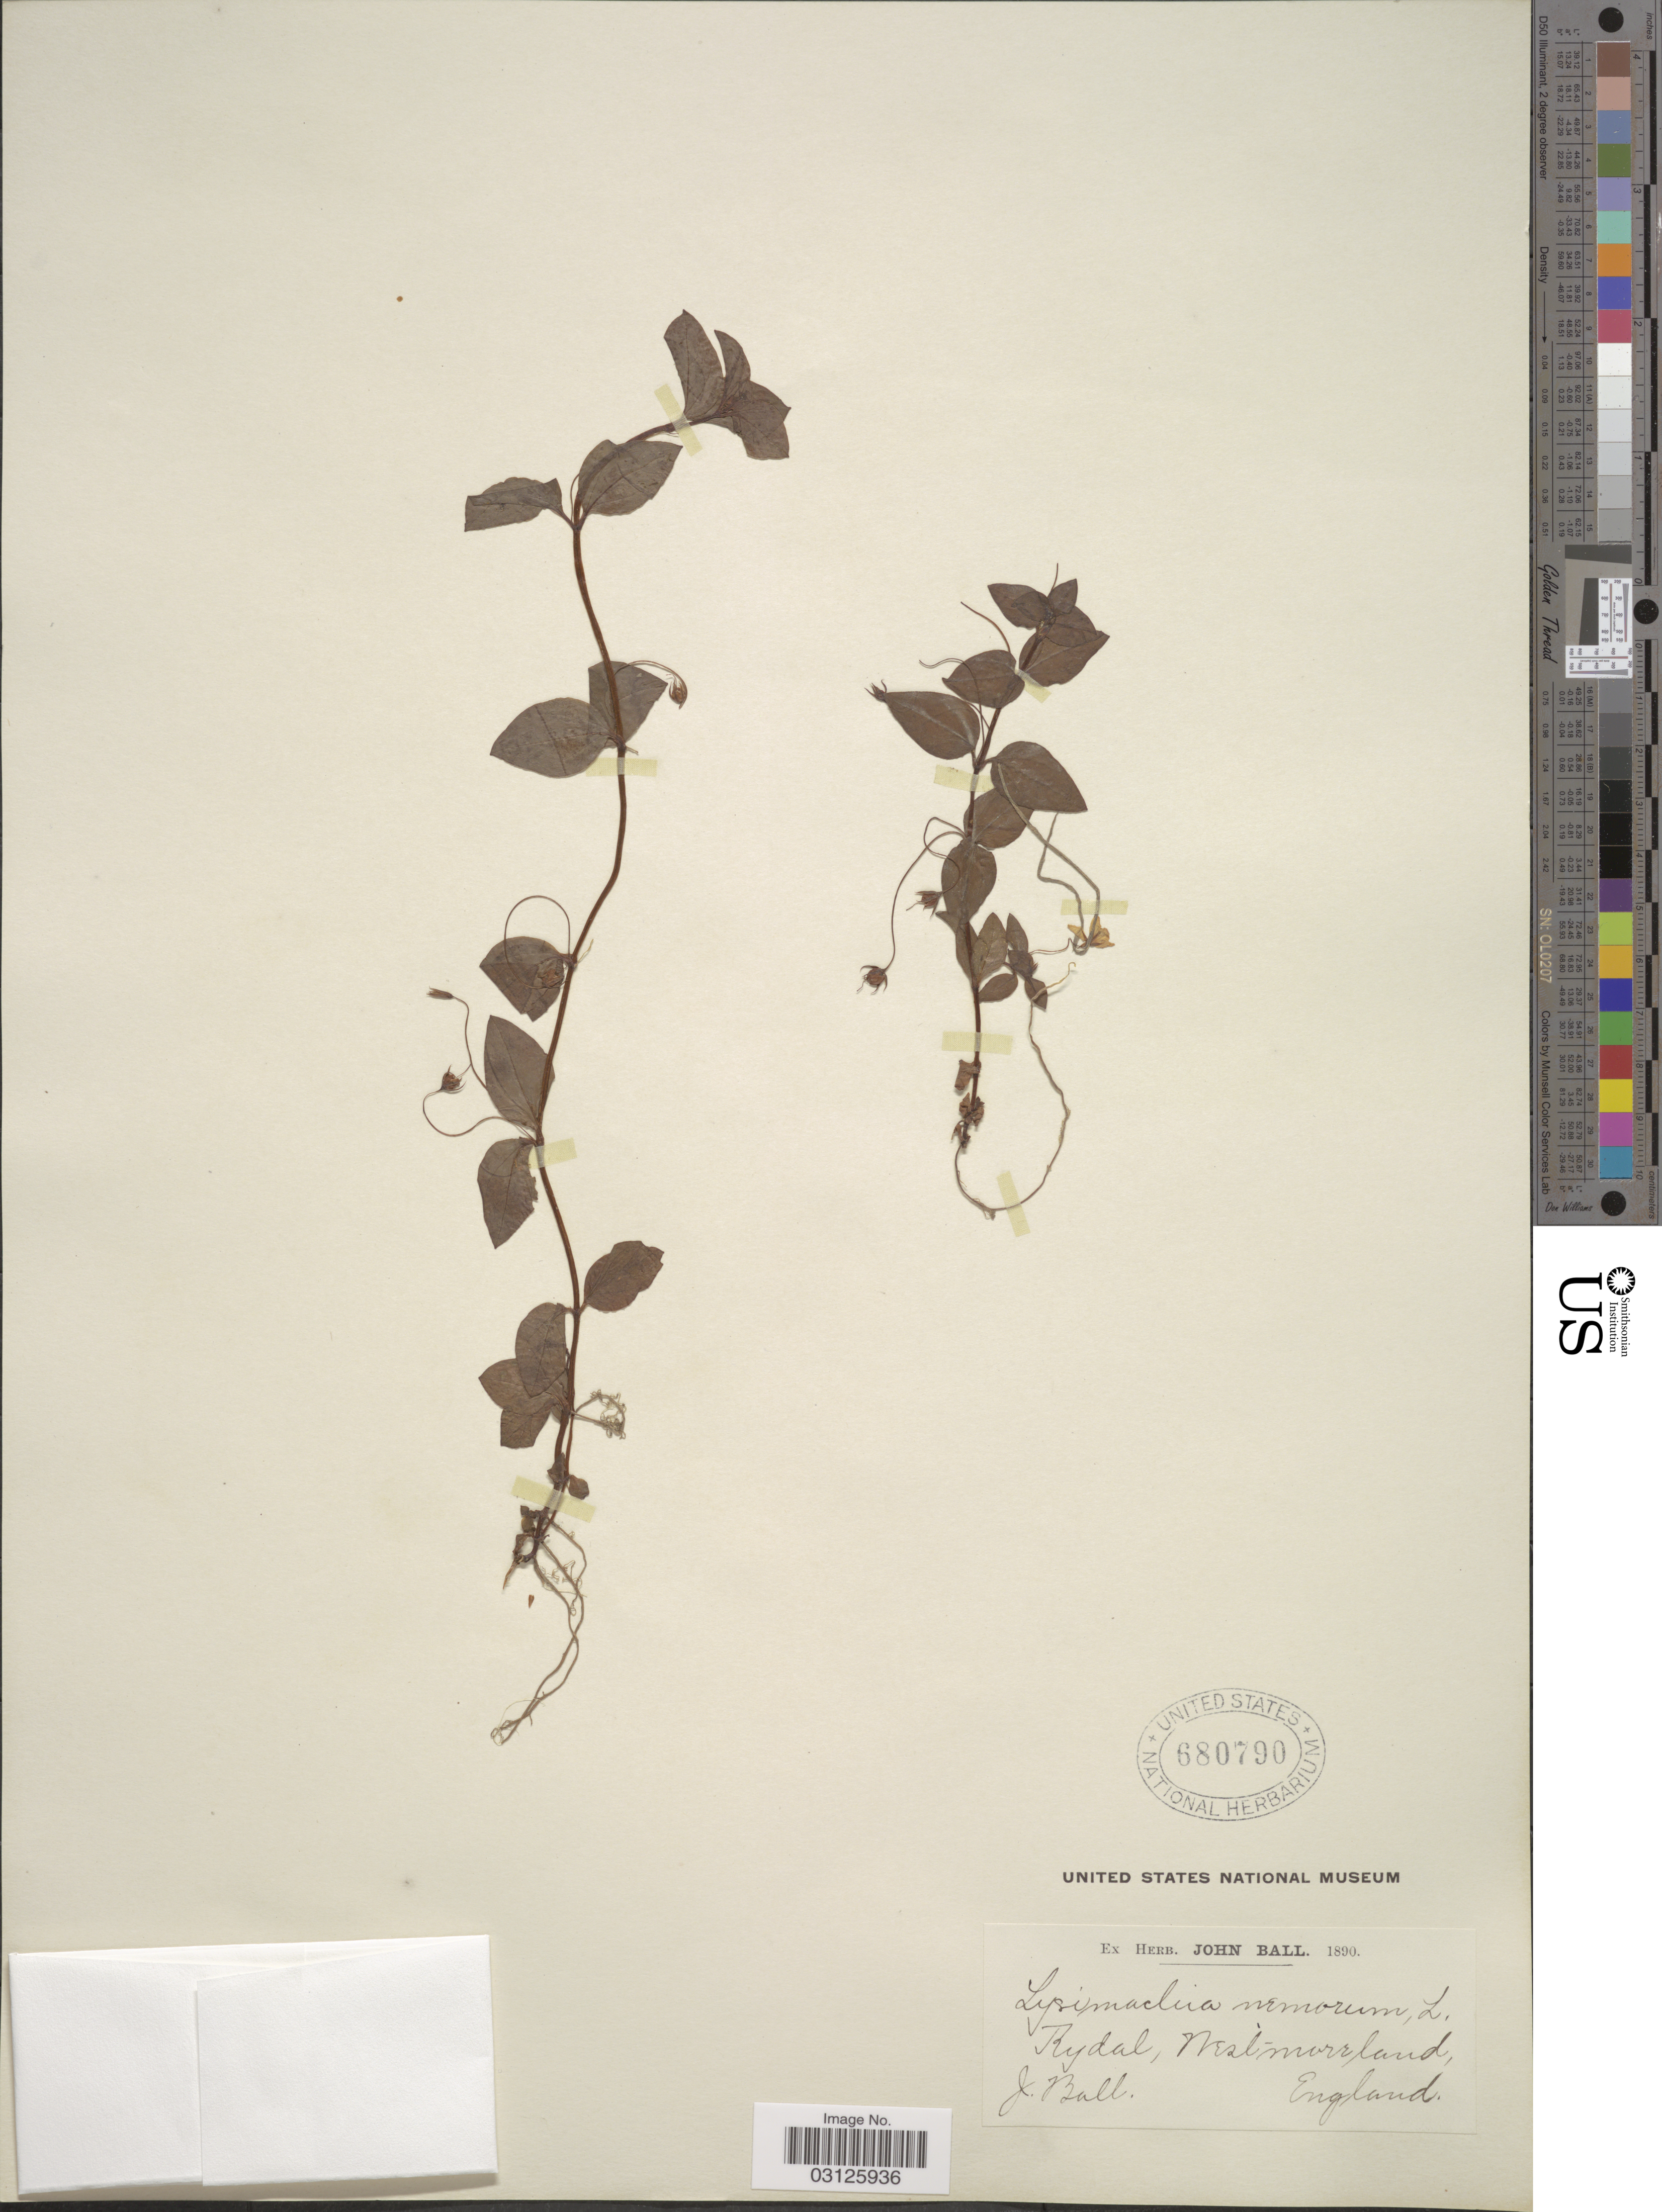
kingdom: Plantae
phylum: Tracheophyta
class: Magnoliopsida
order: Ericales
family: Primulaceae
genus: Lysimachia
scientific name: Lysimachia nemorum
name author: L.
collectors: J. Ball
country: United Kingdom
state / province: England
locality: Rydal, Westmoreland.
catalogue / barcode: US 680790